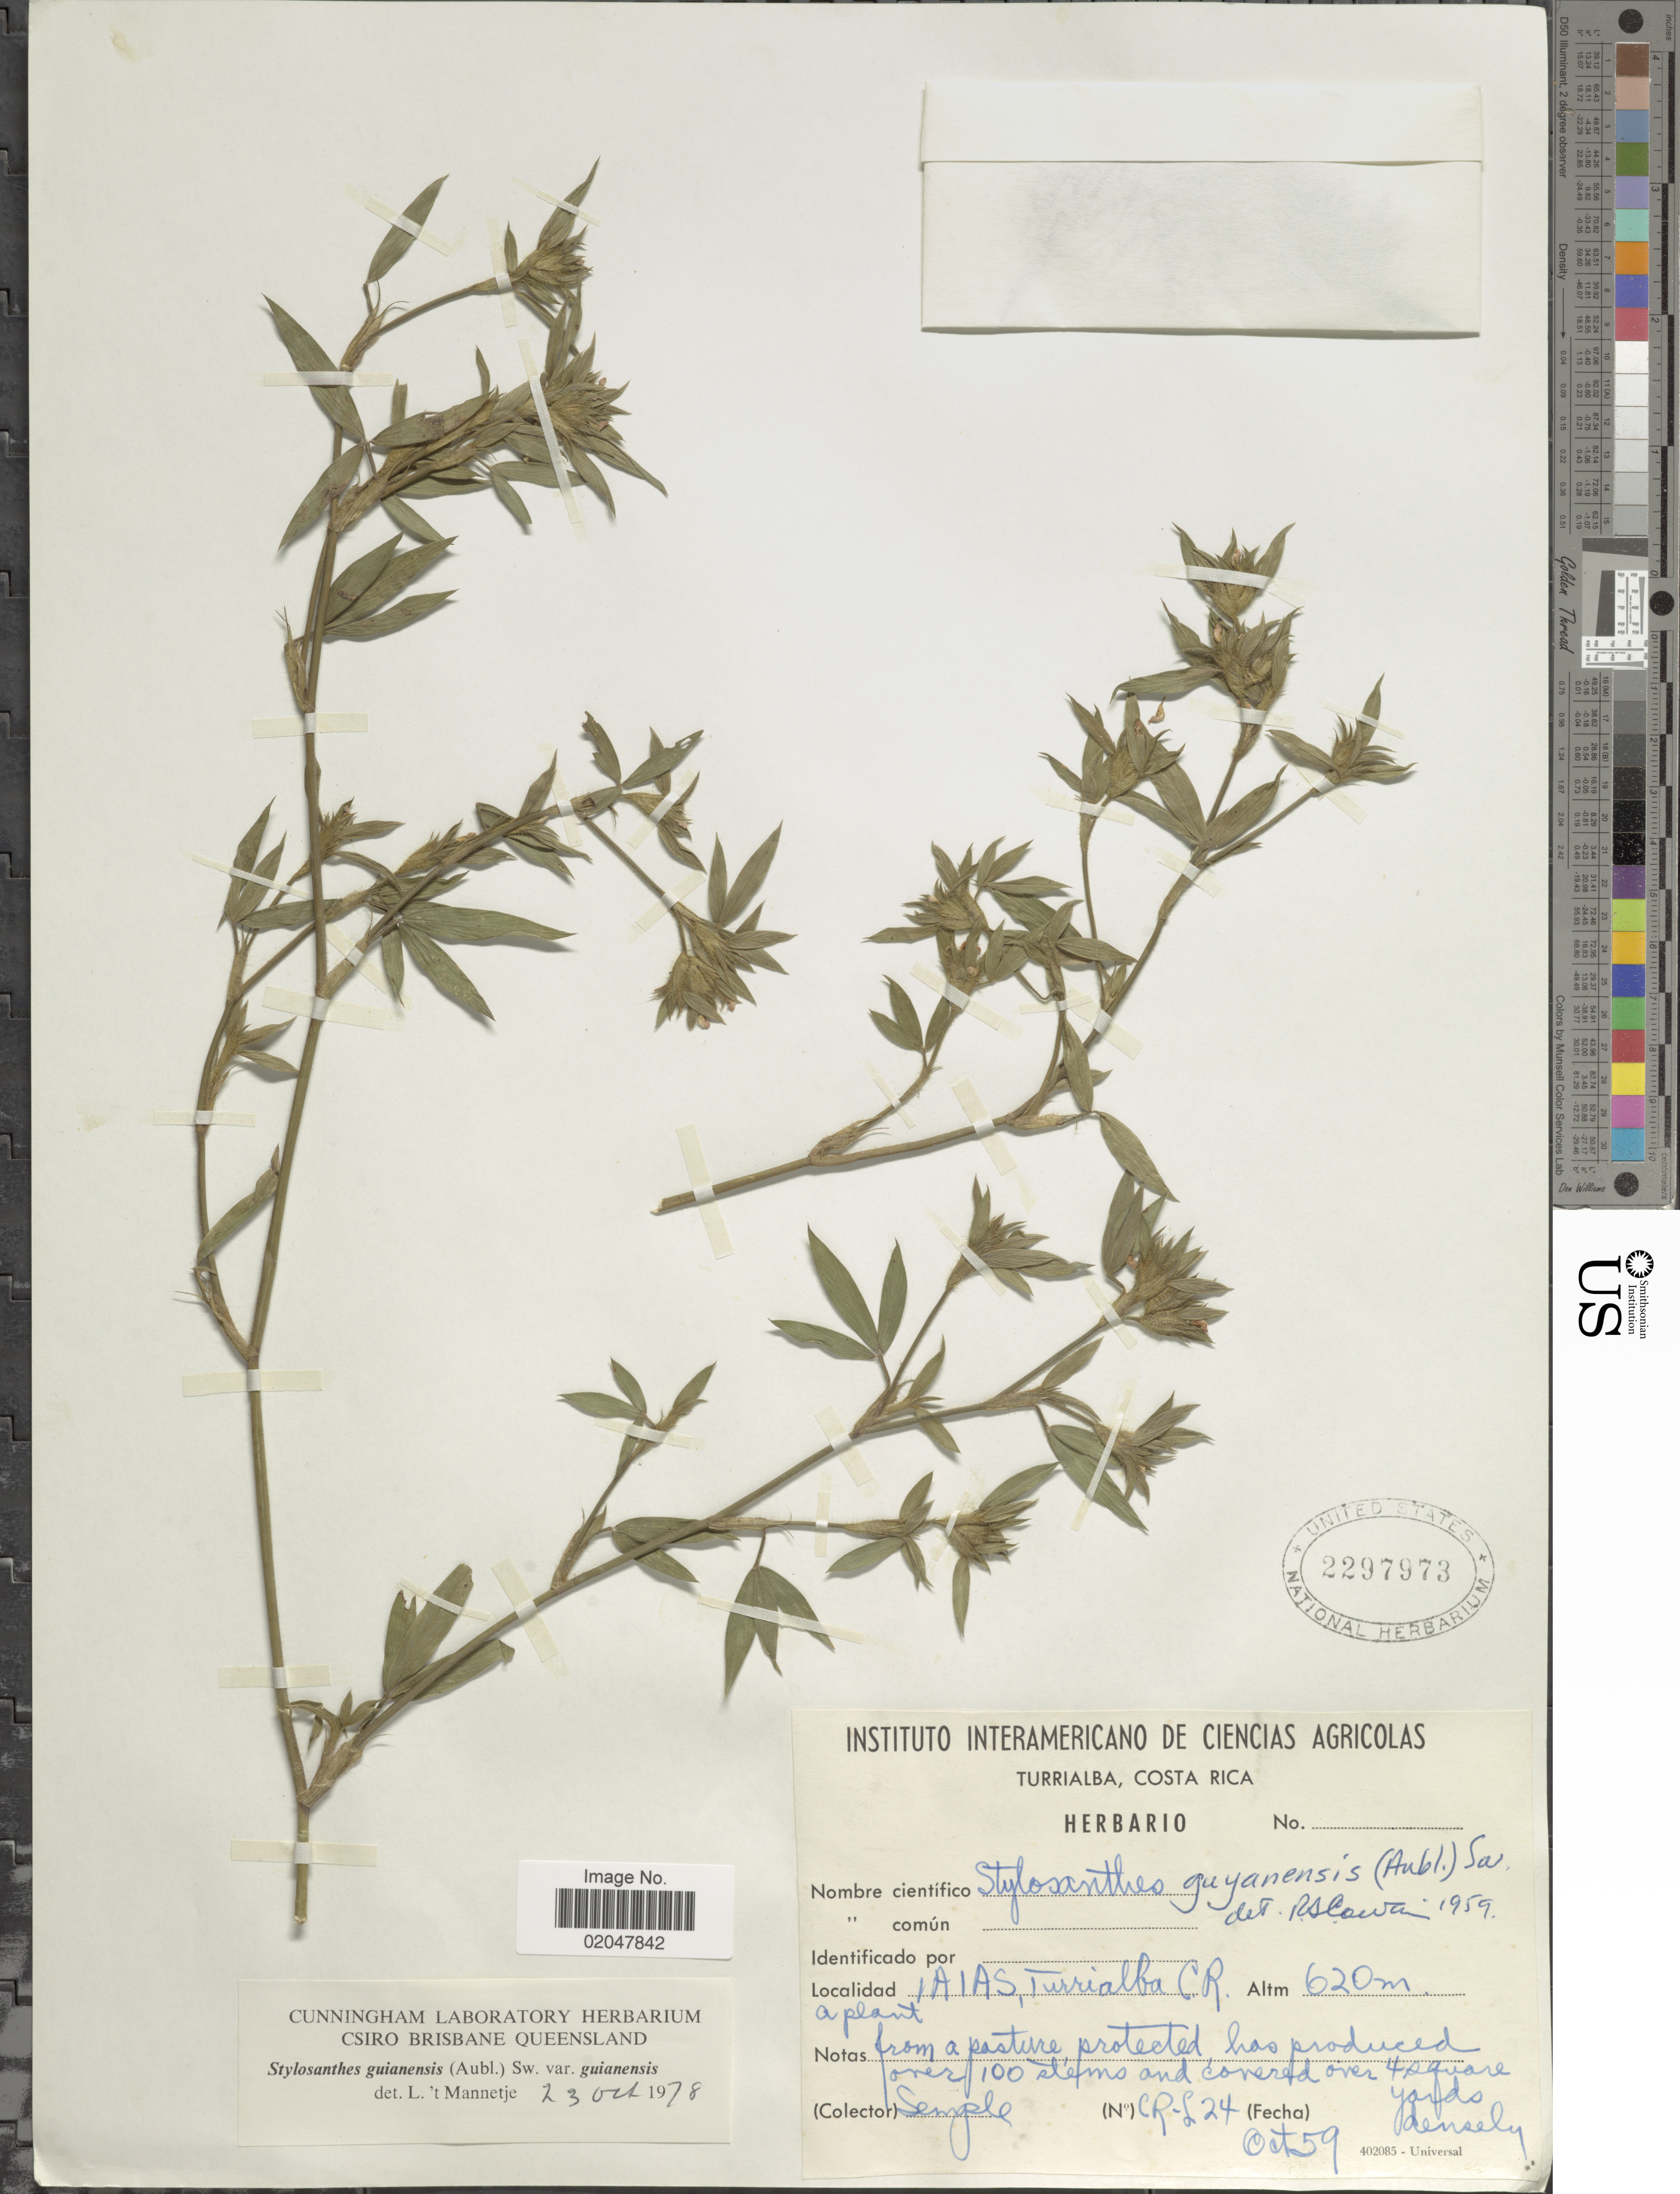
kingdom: Plantae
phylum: Tracheophyta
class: Magnoliopsida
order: Fabales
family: Fabaceae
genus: Stylosanthes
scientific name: Stylosanthes guianensis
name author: (Aubl.) Sw.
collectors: Semple, --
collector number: CRL24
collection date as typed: Transcribed d/m/y: /10/59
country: Costa Rica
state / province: Cartago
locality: IAIAS, Turrialba, C.R.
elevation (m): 620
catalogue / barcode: US 2297973